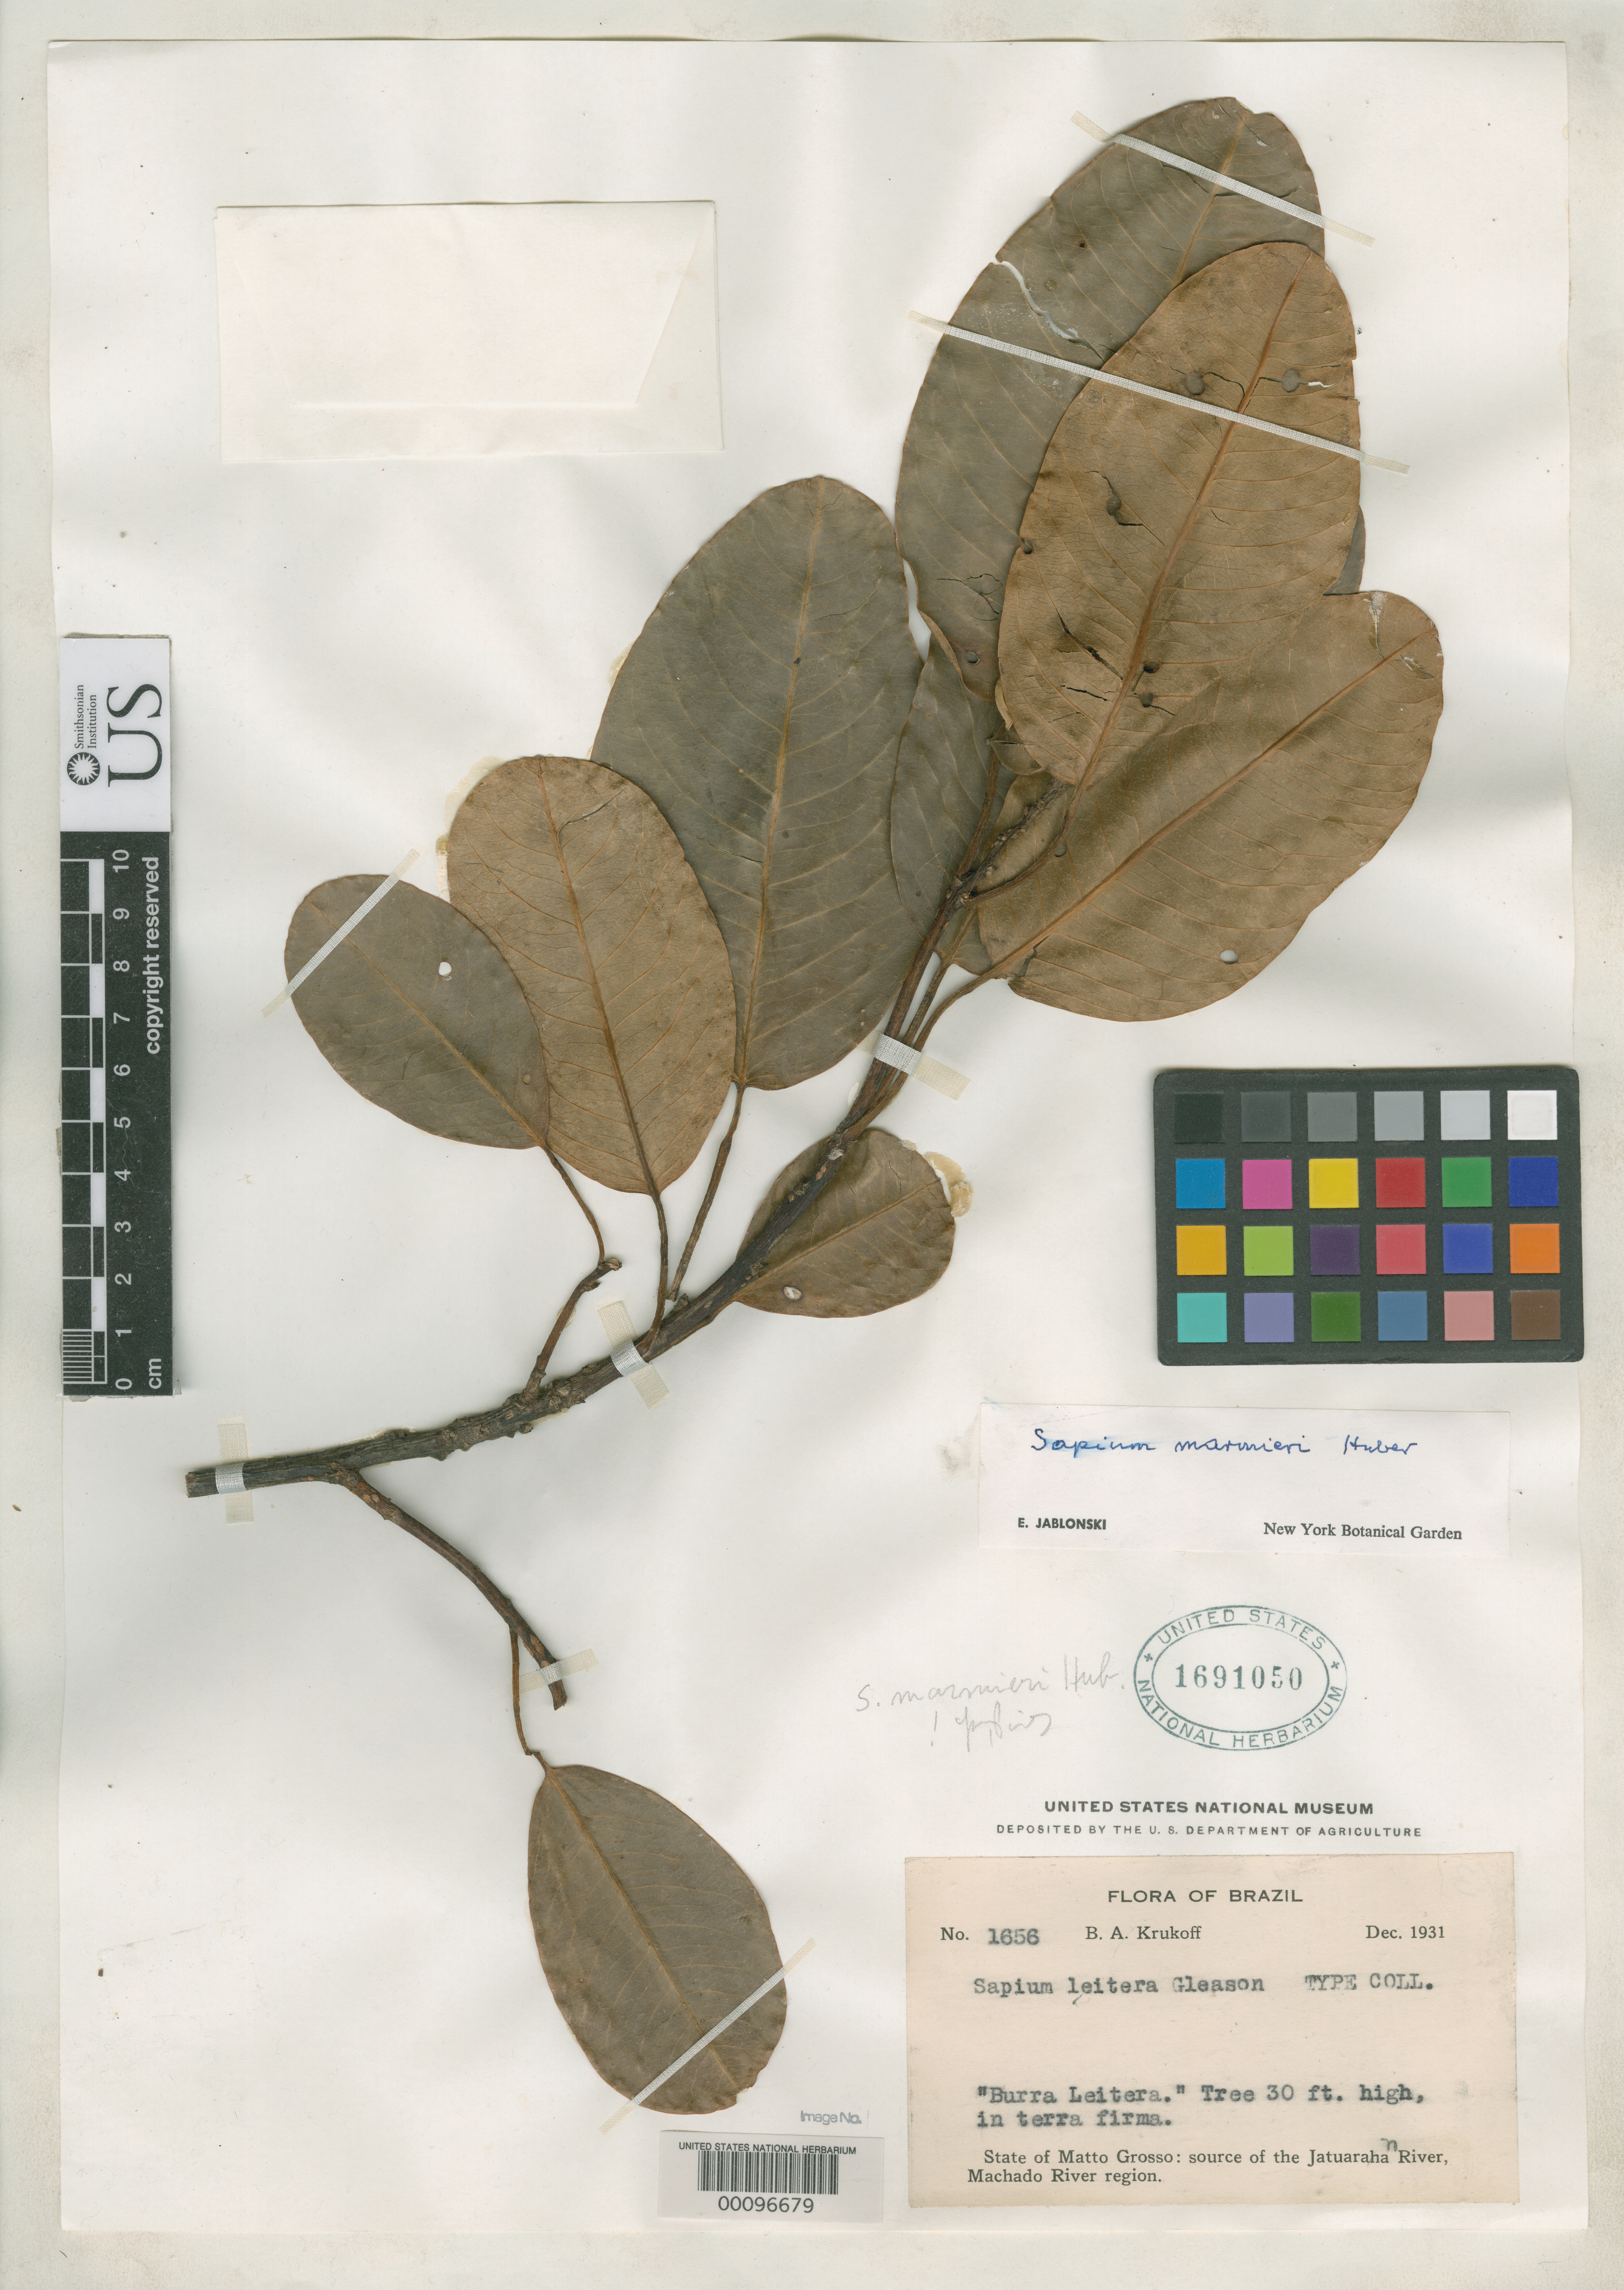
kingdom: Plantae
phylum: Tracheophyta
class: Magnoliopsida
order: Malpighiales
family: Euphorbiaceae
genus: Sapium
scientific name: Sapium leitera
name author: Gleason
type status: Isotype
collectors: B. A. Krukoff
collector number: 1656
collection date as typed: Dec 1931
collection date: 1931-12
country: Brazil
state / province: Mato Grosso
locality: Source of Jatuaraha River, Machado River region.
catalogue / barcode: US 1691050